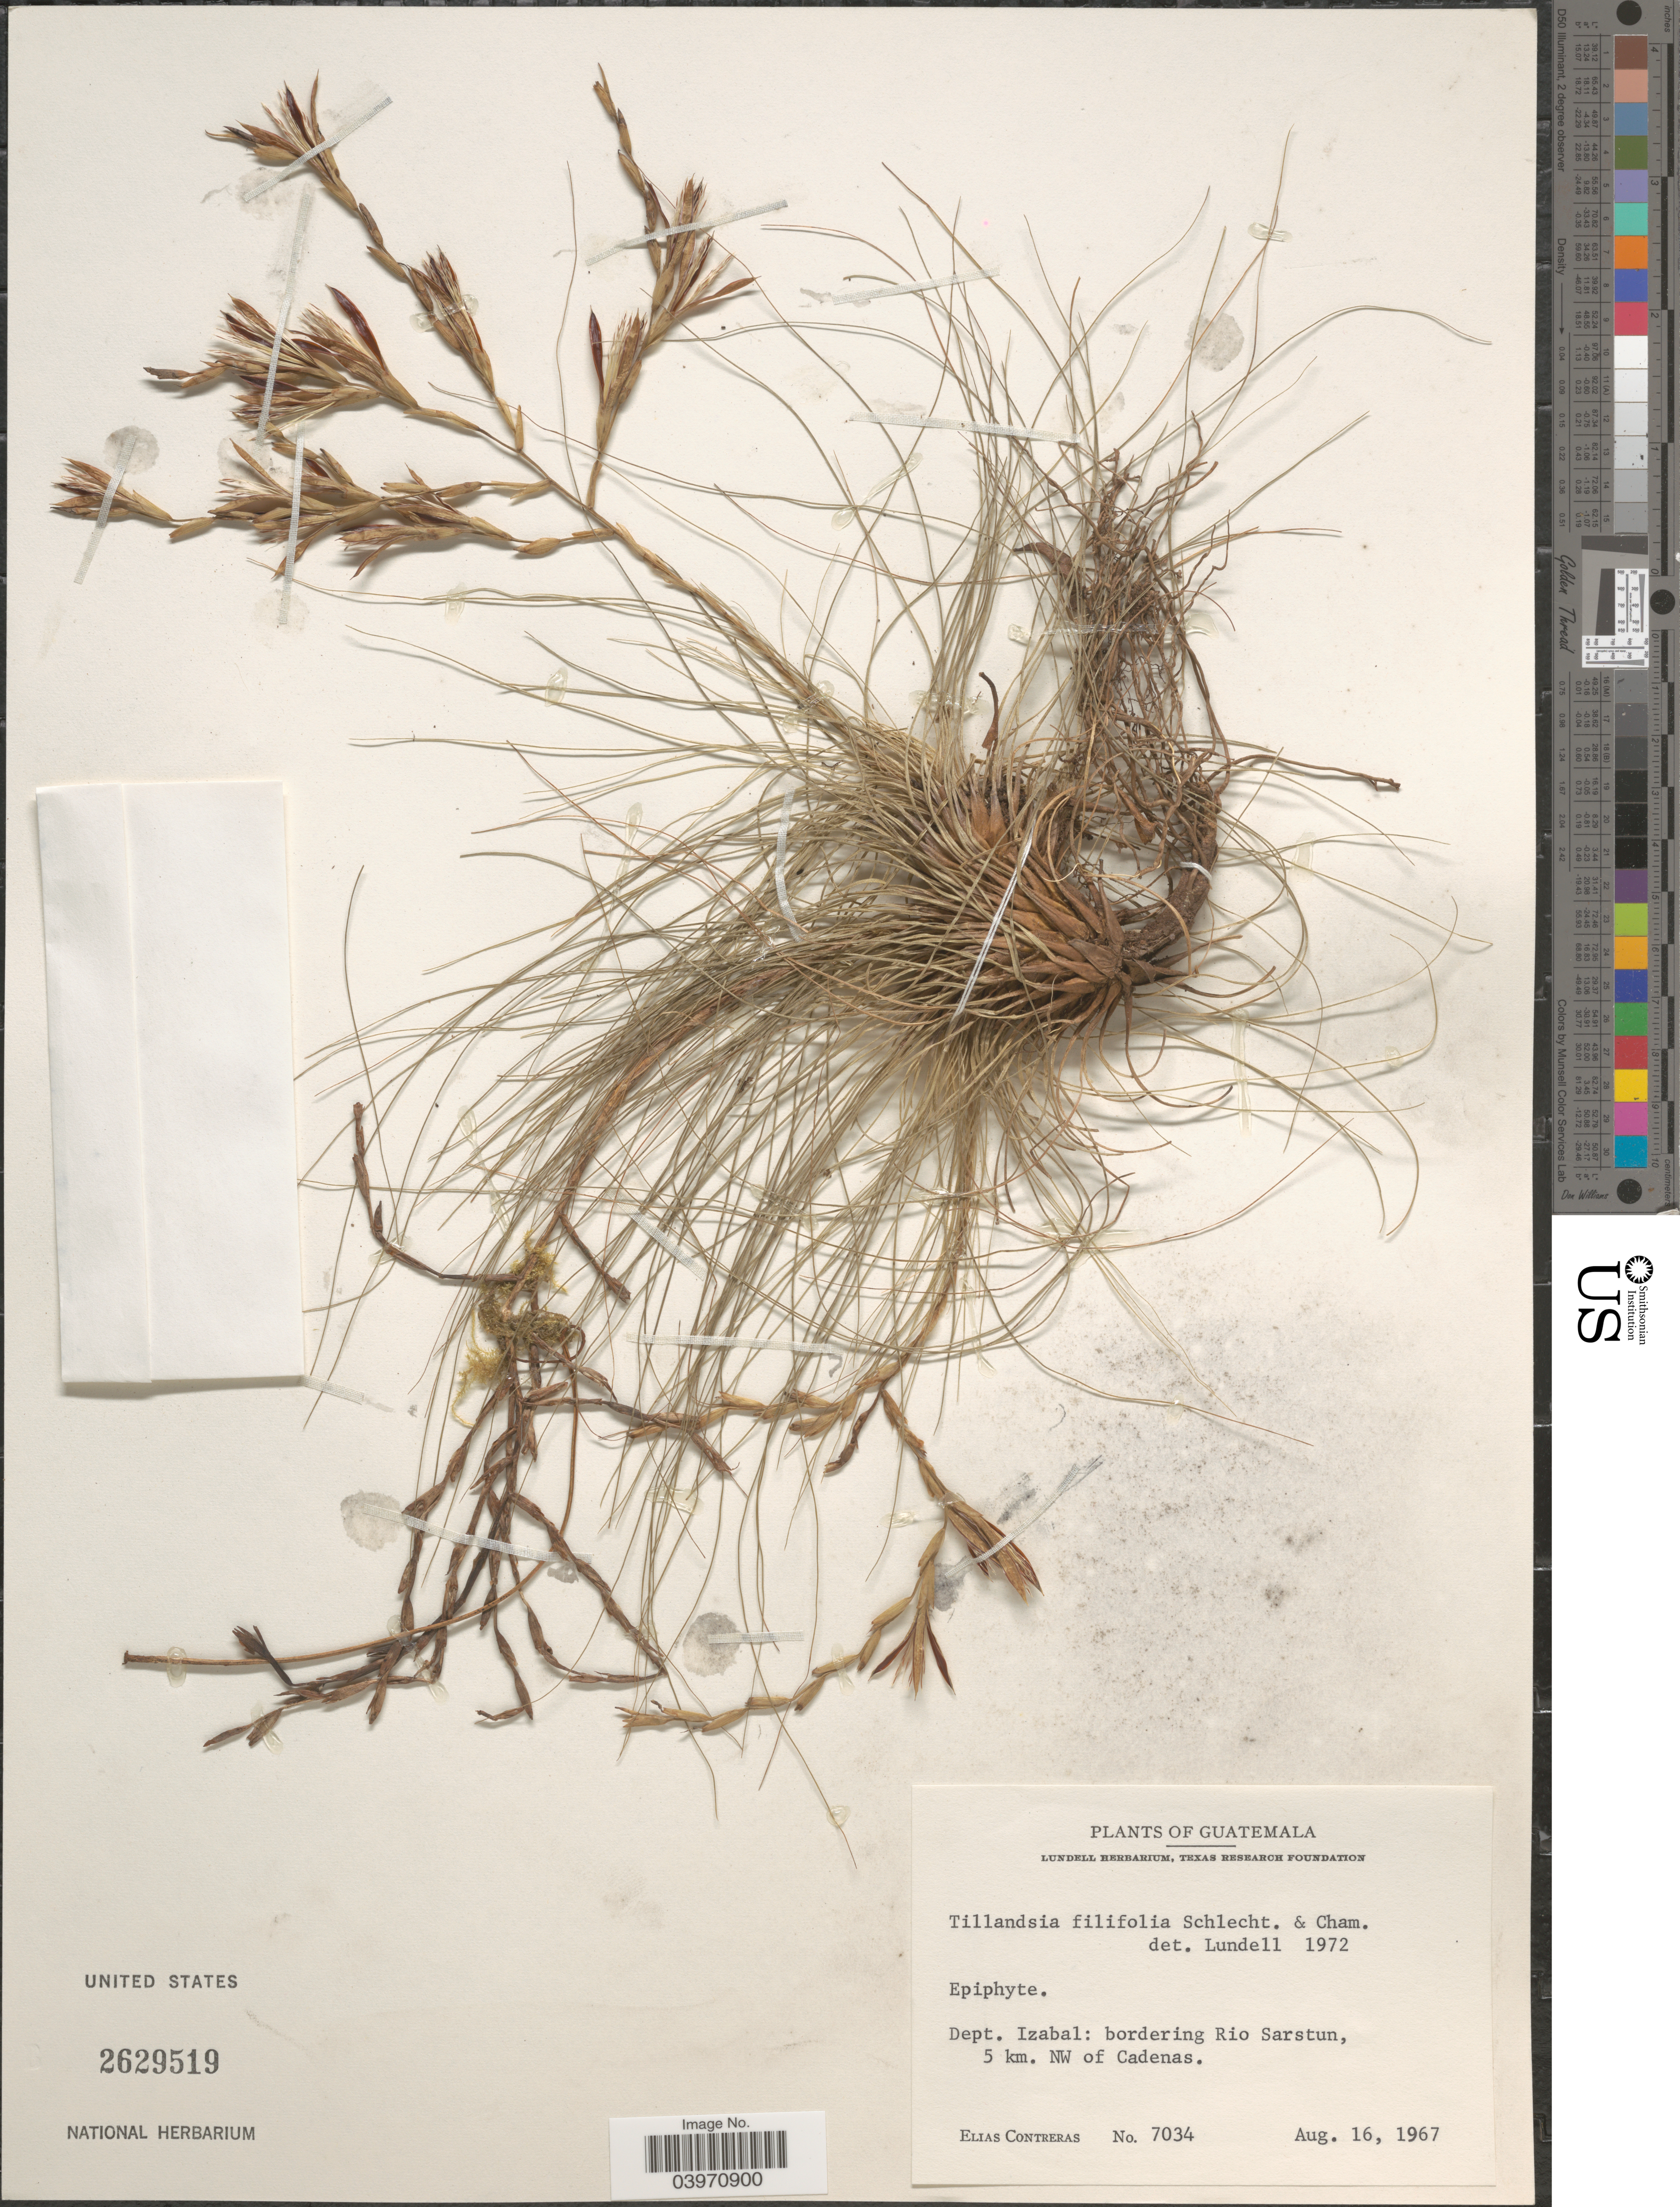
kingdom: Plantae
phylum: Tracheophyta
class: Liliopsida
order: Poales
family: Bromeliaceae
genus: Tillandsia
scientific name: Tillandsia filifolia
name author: Schltdl. & Cham.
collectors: E. Contreras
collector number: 7034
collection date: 1967-08-16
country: Guatemala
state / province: Izabal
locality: Dept. Izabal: bordering Rio Sarstun, 5 km. NW of Cadenas.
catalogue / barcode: US 2629519